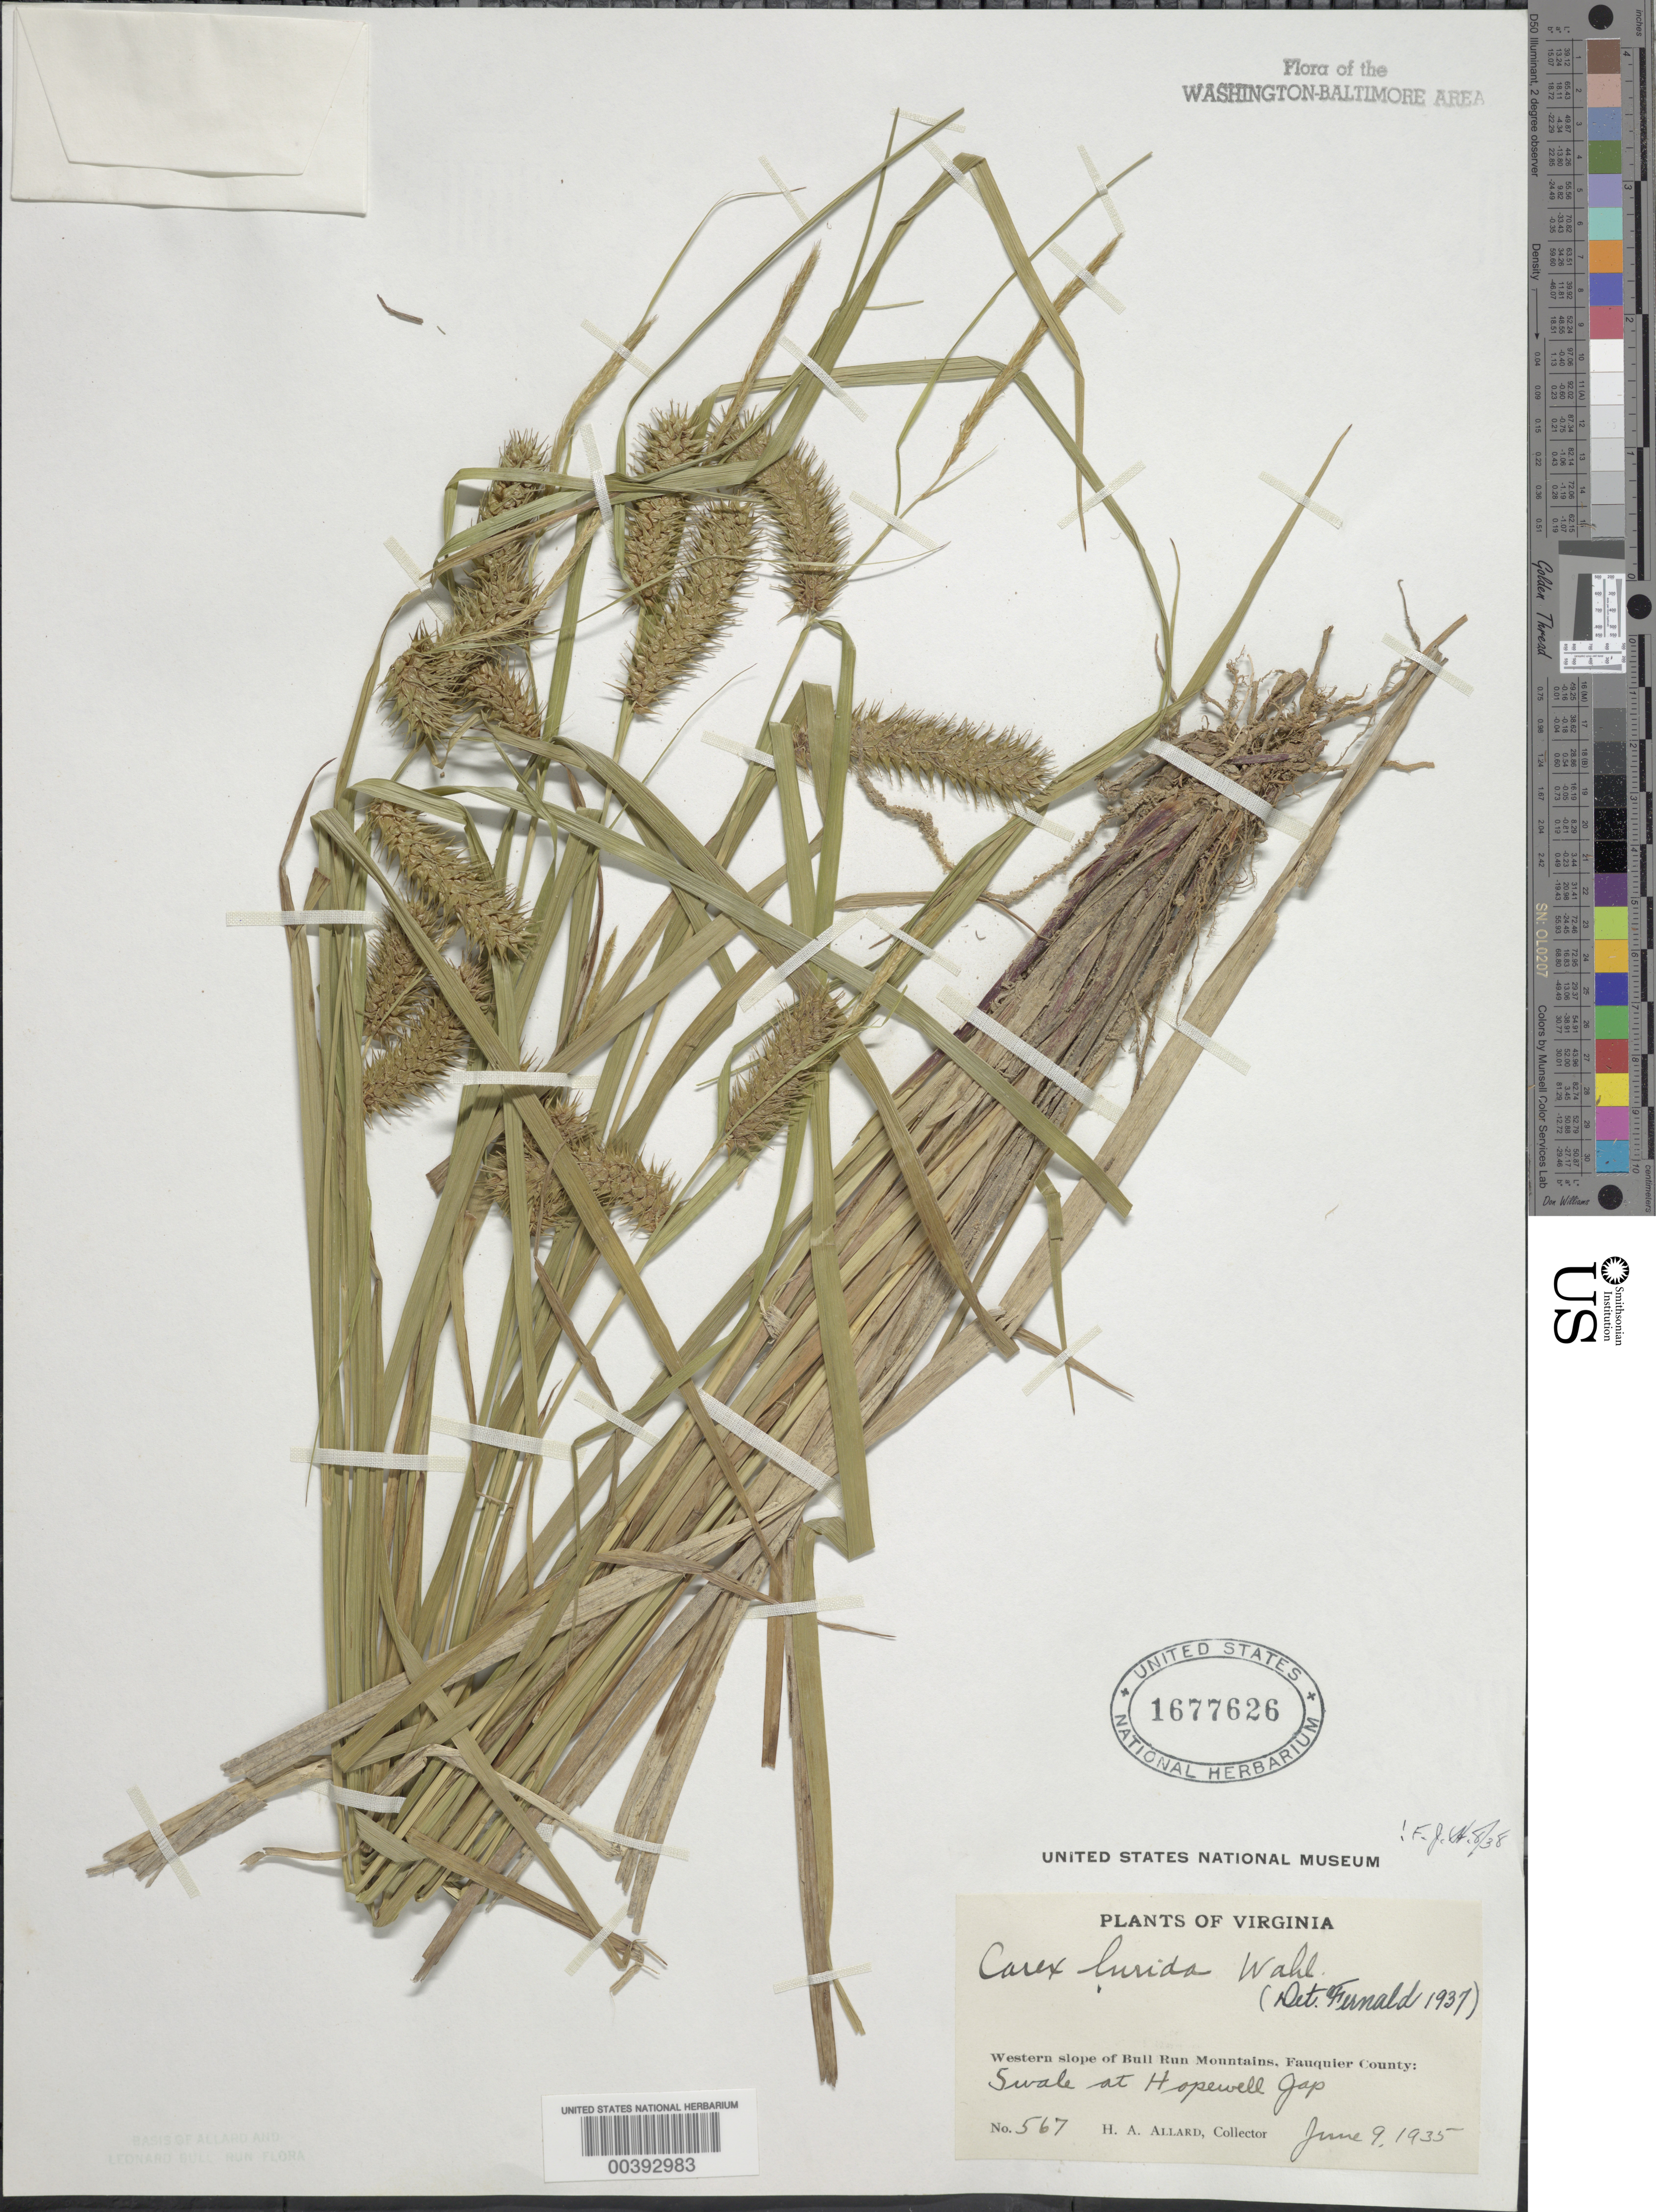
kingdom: Plantae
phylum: Tracheophyta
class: Liliopsida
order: Poales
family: Cyperaceae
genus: Carex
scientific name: Carex lurida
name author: Wahlenb.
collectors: H. A. Allard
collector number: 567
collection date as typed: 09 Jun 1935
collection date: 1935-06-09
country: United States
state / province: Virginia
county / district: Fauquier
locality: Hopewell Gap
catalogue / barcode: US 1677626